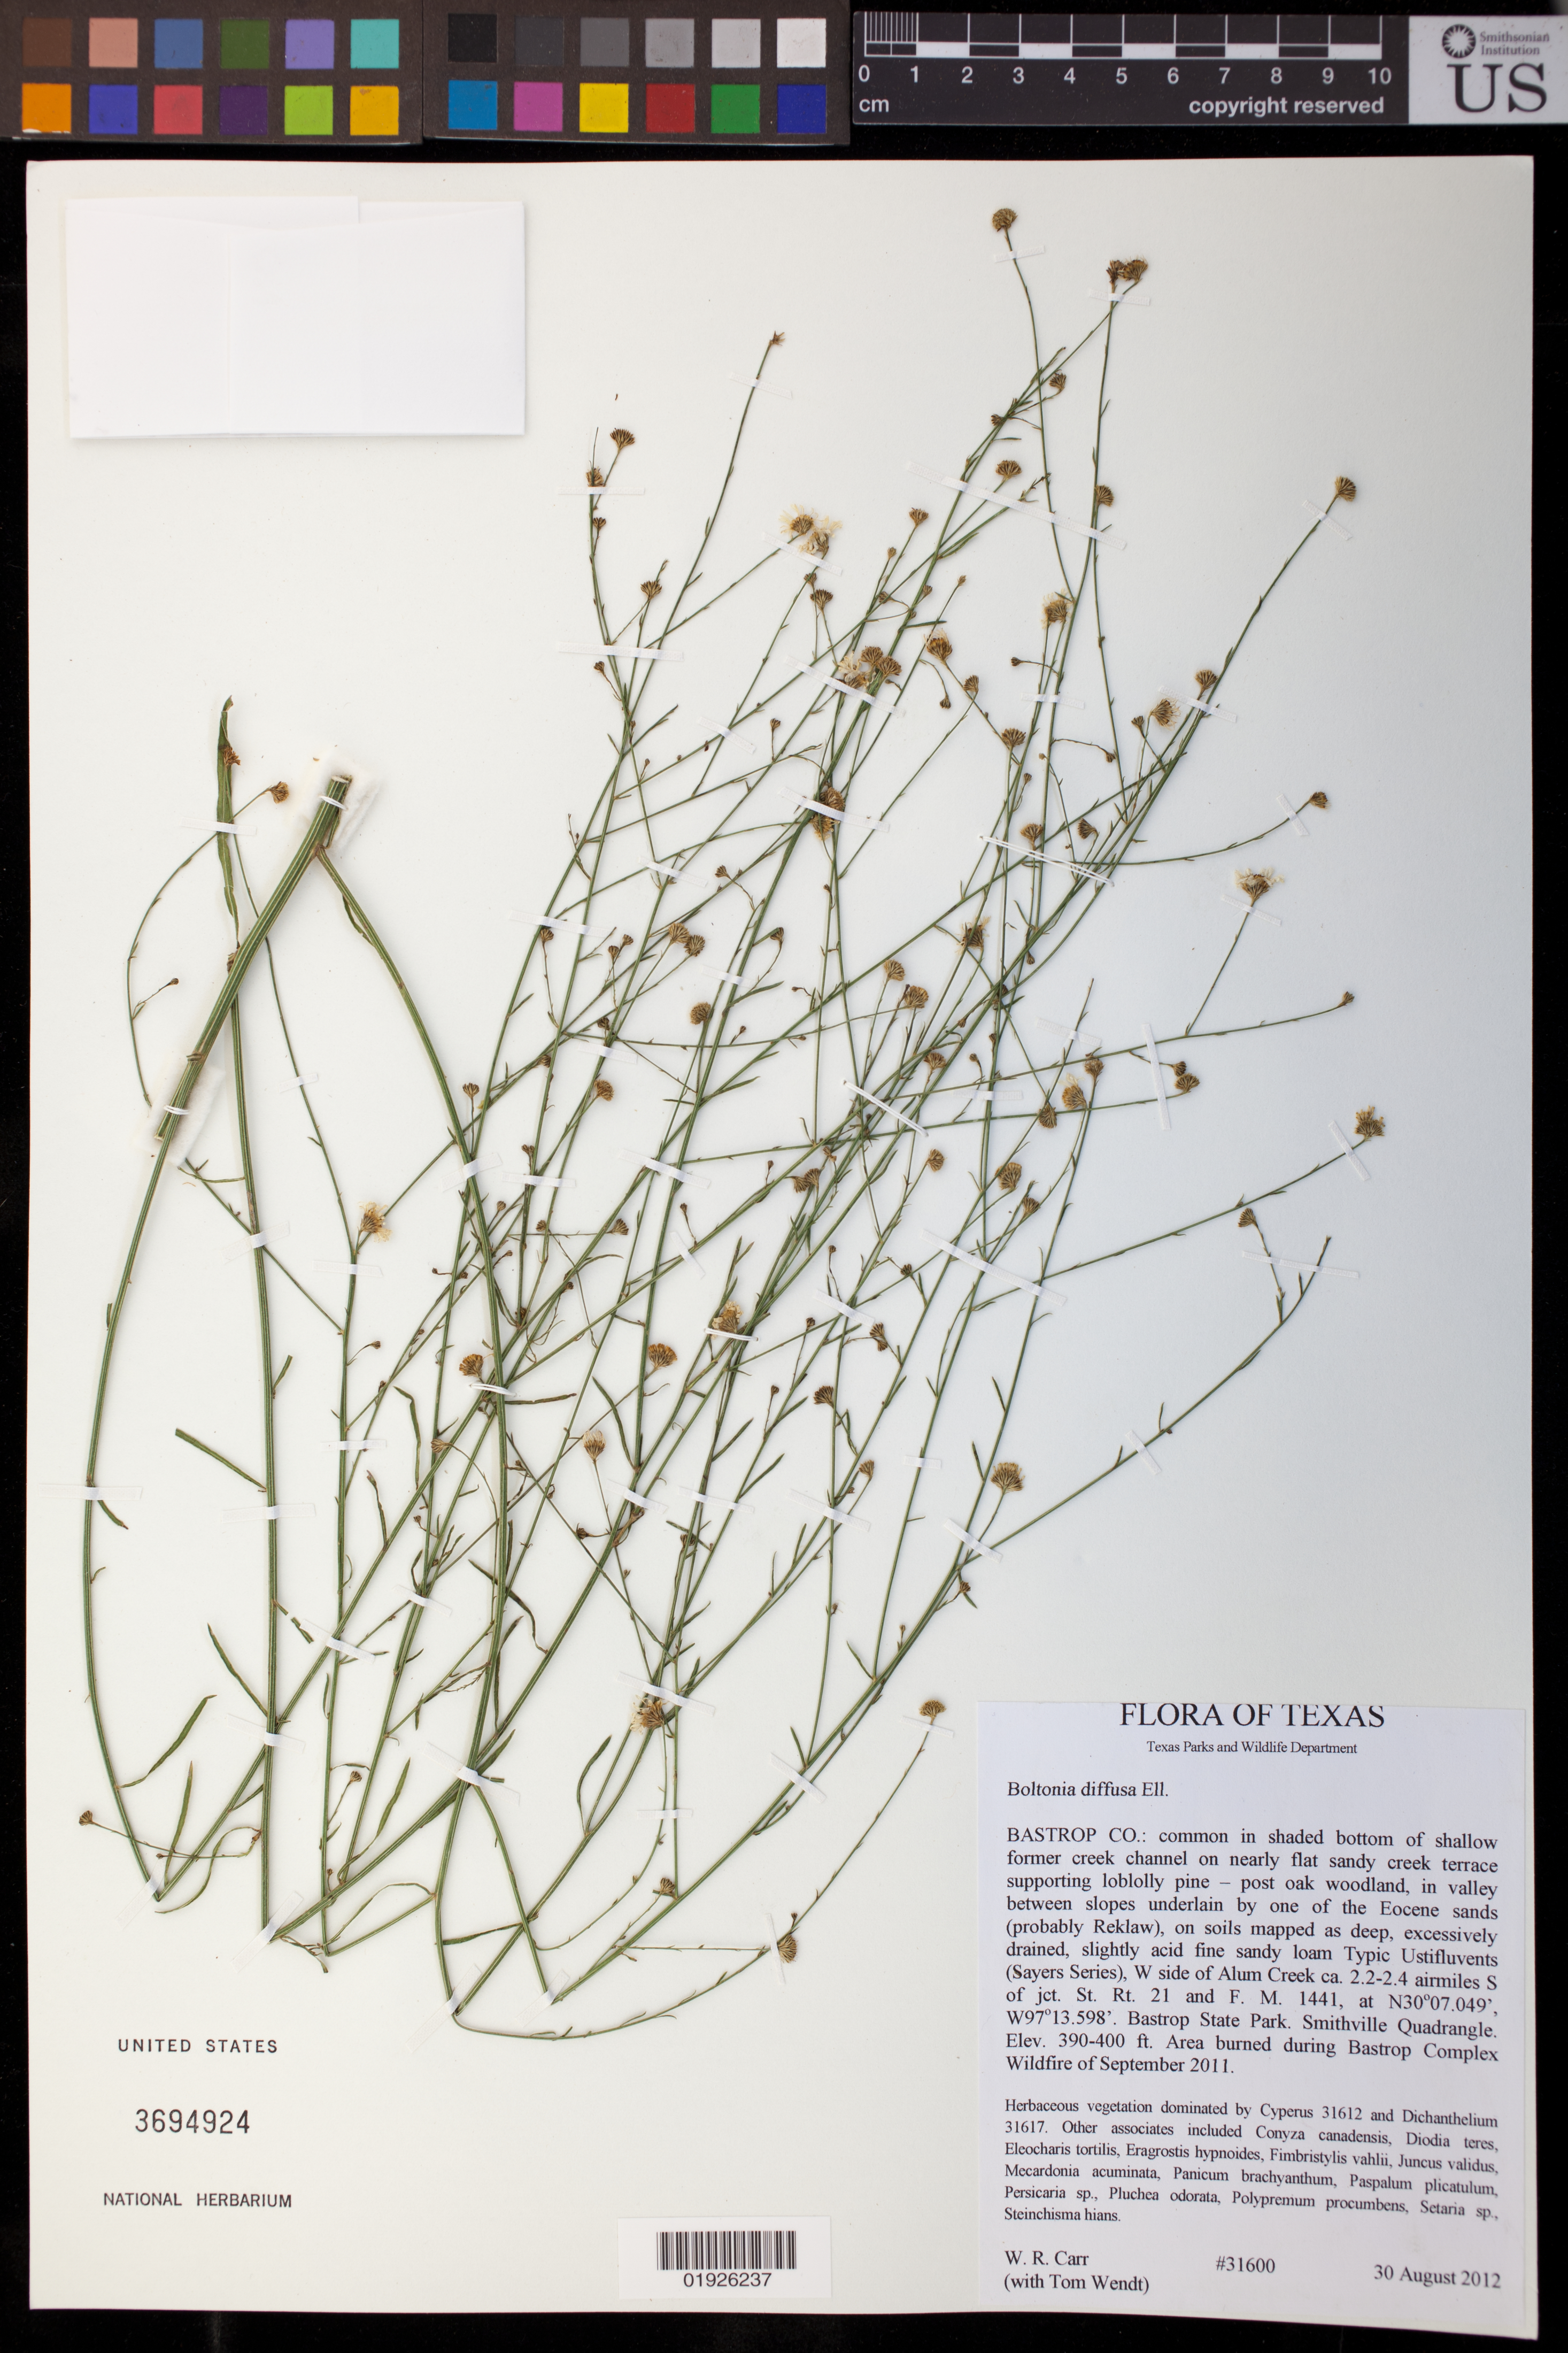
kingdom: Plantae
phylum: Tracheophyta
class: Magnoliopsida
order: Asterales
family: Asteraceae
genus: Boltonia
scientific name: Boltonia diffusa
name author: Elliott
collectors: W. Carr & T. L. Wendt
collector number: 31600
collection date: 2012-08-30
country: United States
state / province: Texas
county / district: Bastrop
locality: W side of Alum Creek ca. 2.2 - 2.4 airmiles S of jct. St. Rt. and F. M. 1441. Bastrop State Park. Smithville Quadrangle.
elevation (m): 119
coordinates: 30 07.049 N, 97 13.598 W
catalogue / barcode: US 3694924